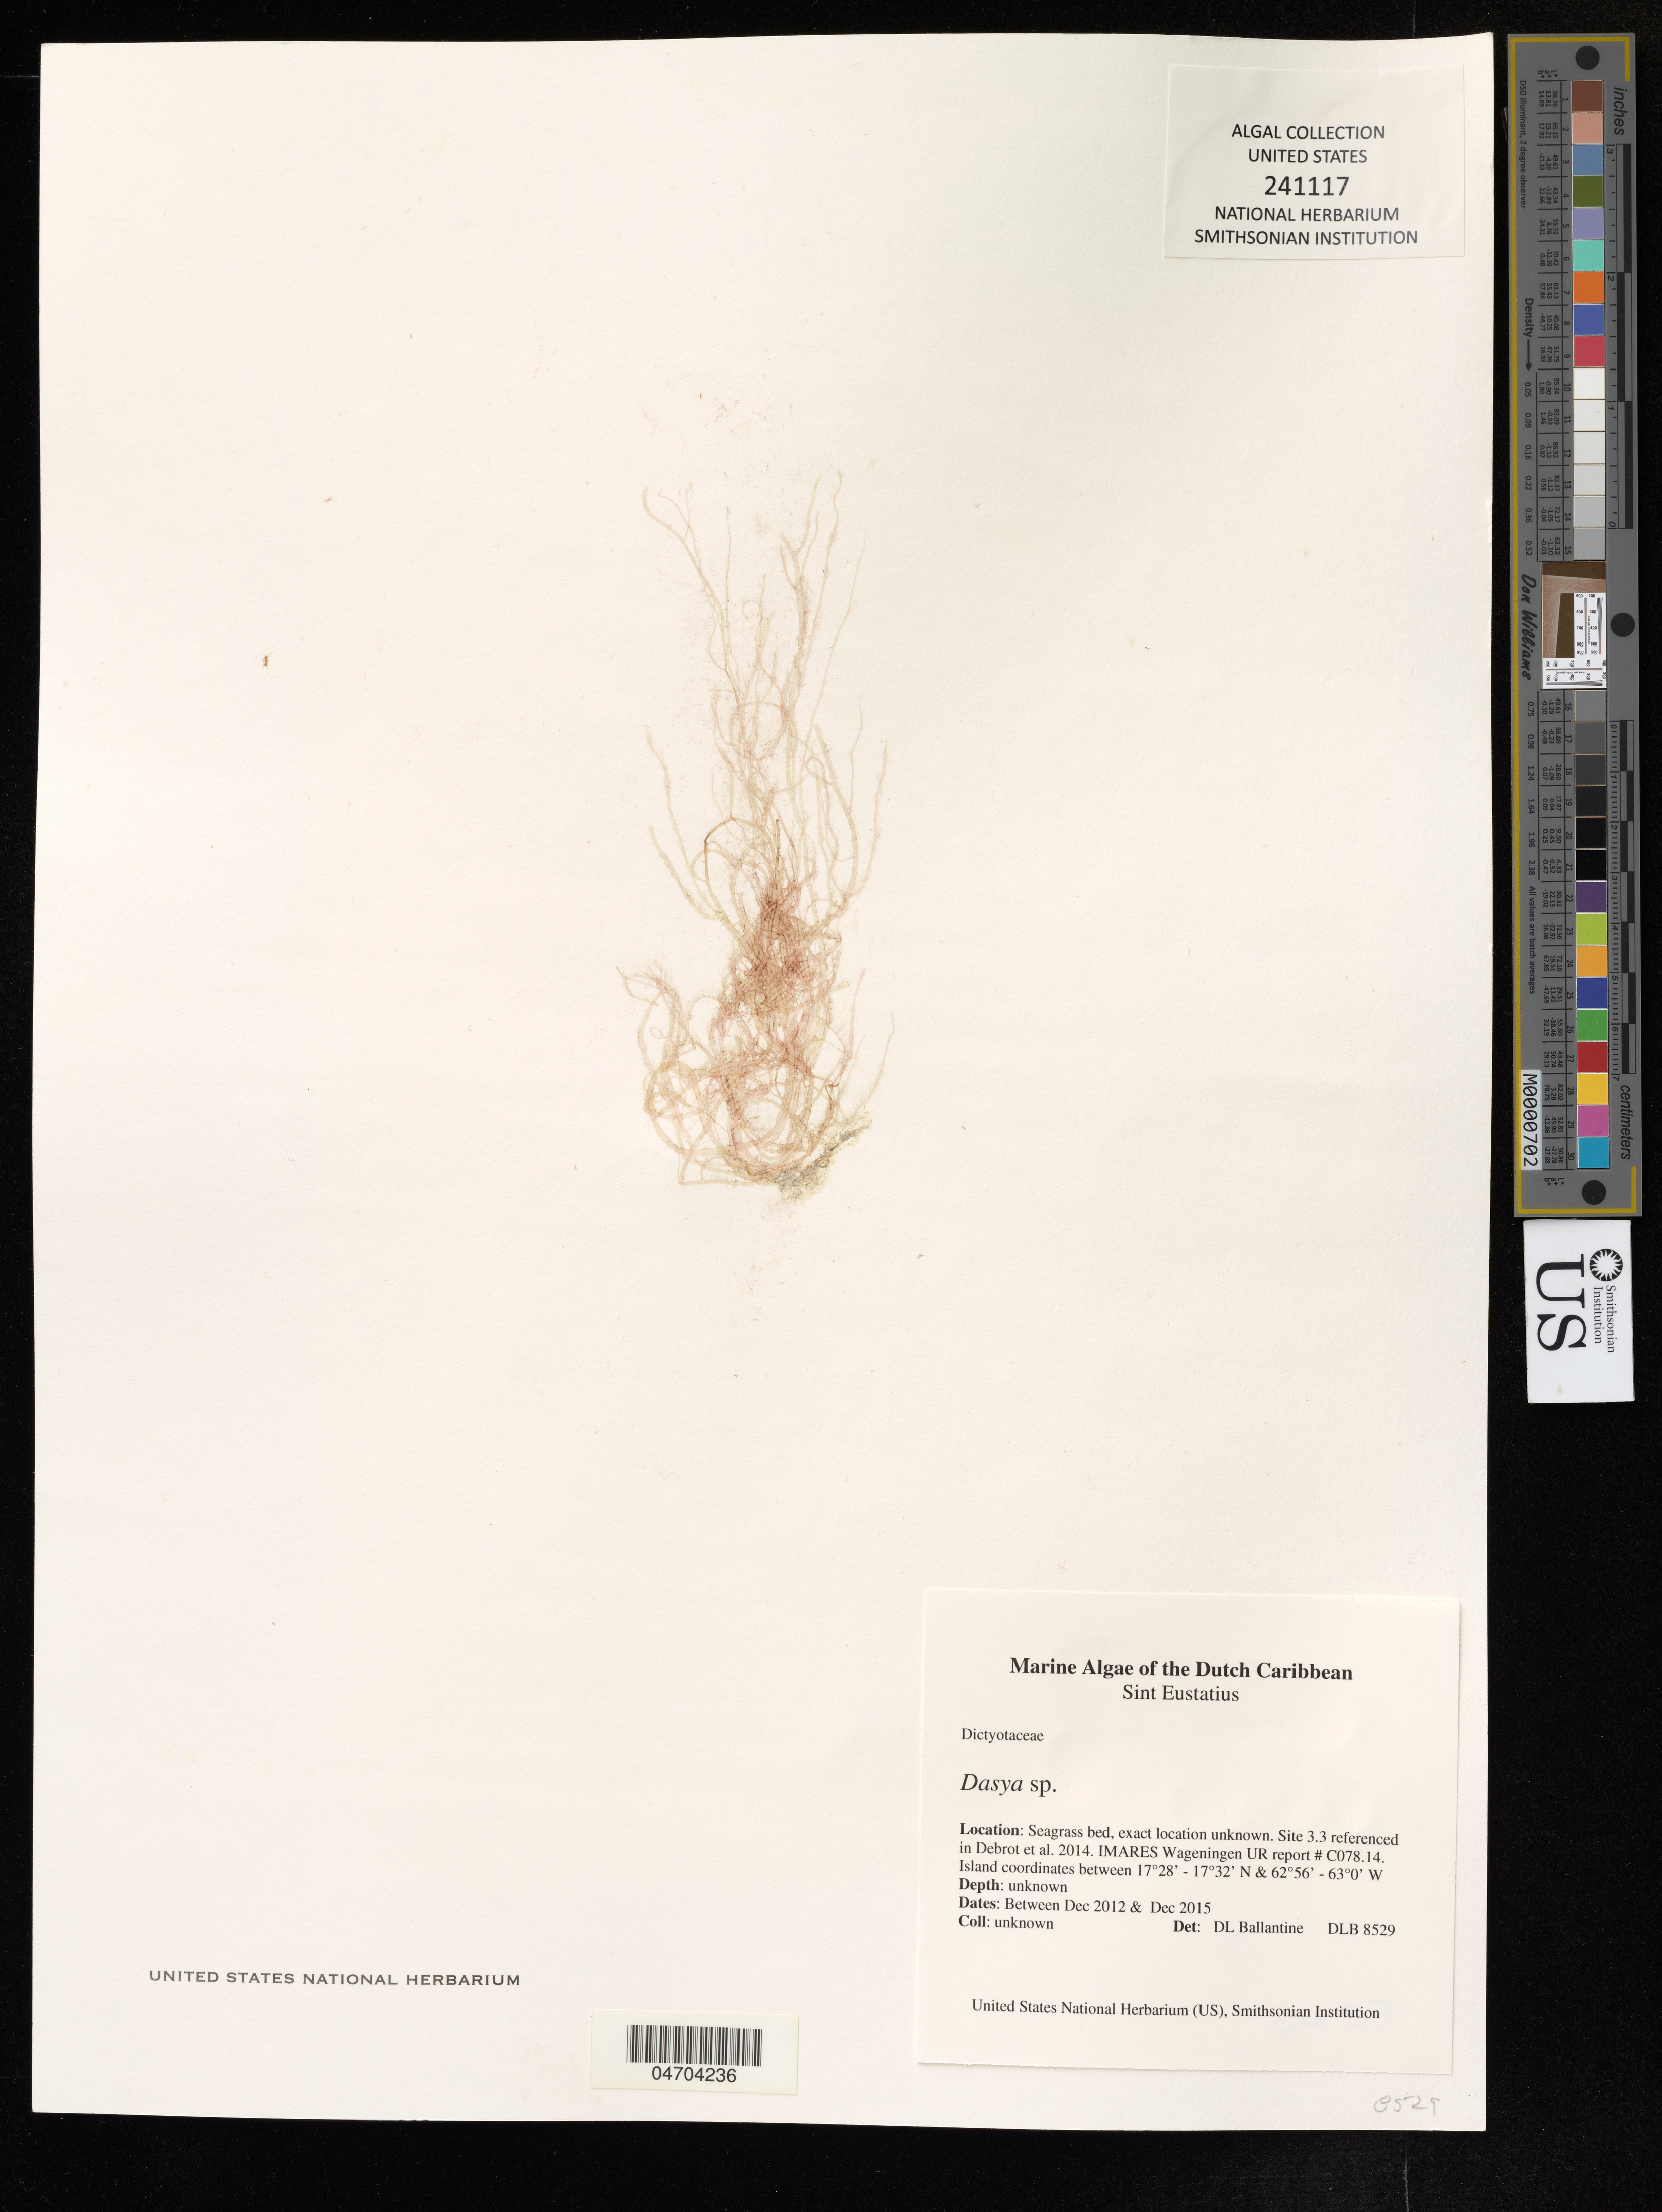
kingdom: Plantae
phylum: Rhodophyta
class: Florideophyceae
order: Ceramiales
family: Dasyaceae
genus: Dasya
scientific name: Dasya sp.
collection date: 2012-12/2015-12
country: Netherlands Antilles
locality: Sint Eustatius.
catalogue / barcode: US 241117